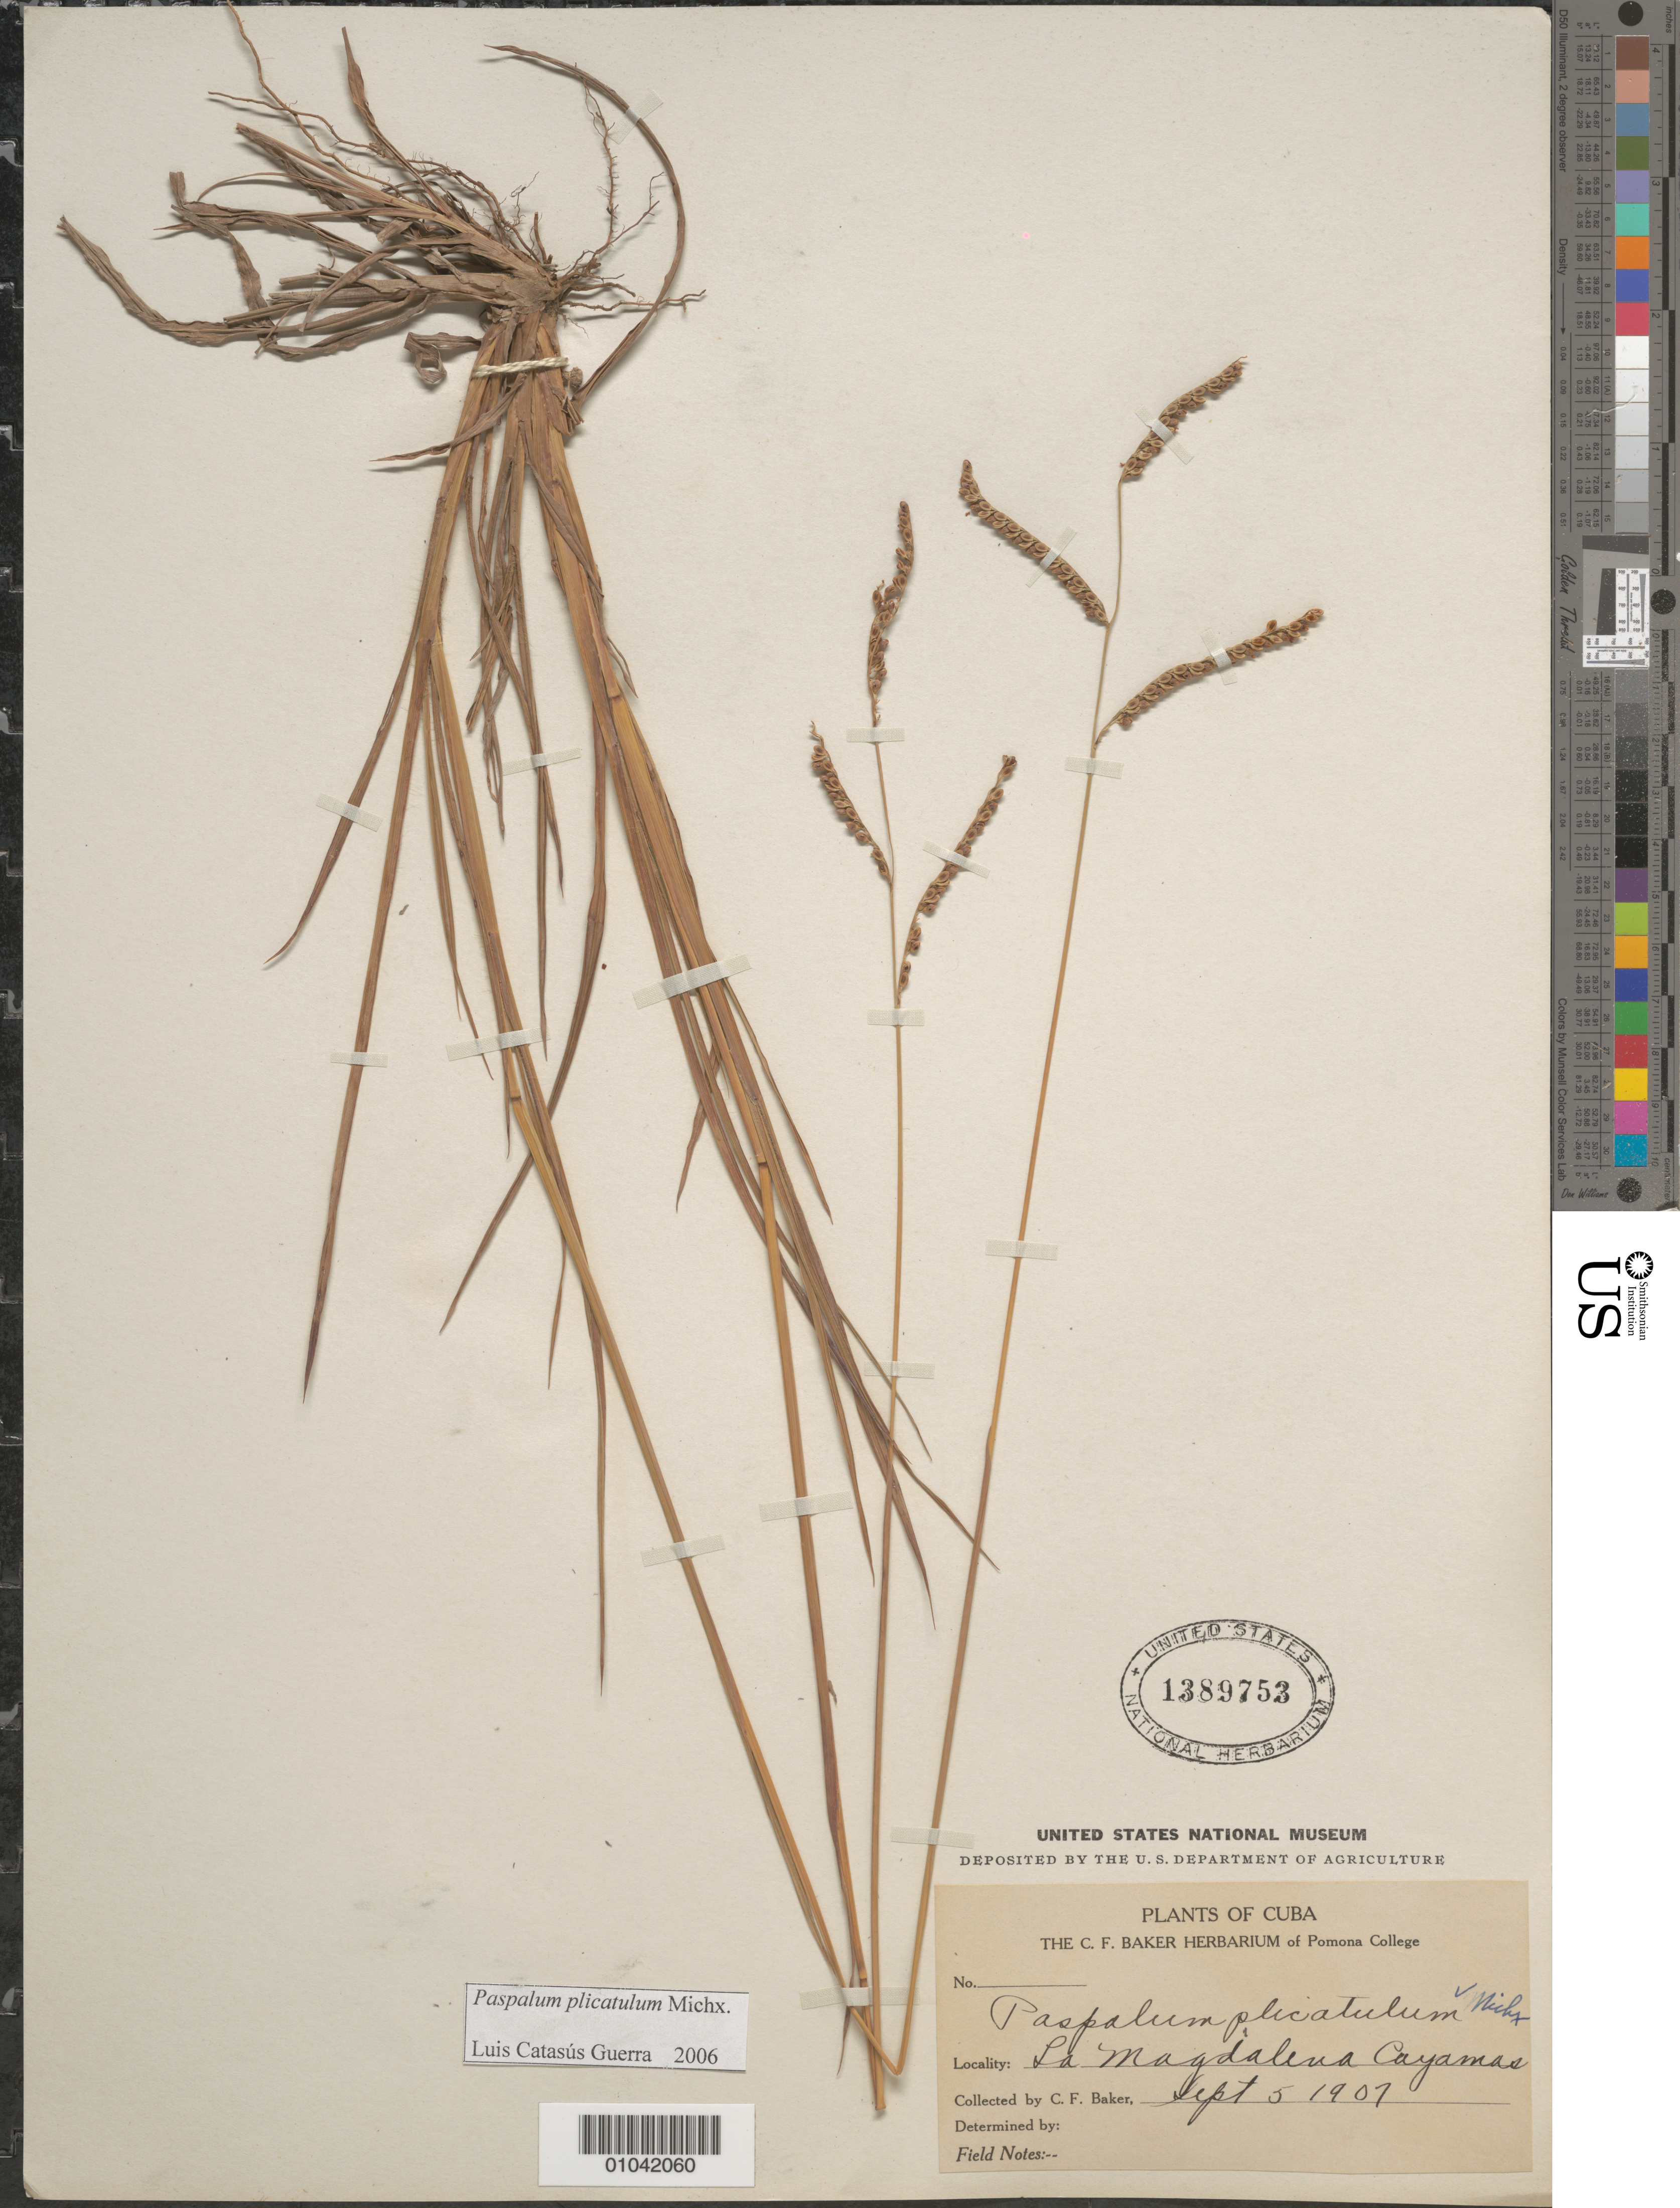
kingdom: Plantae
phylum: Tracheophyta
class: Liliopsida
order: Poales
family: Poaceae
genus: Paspalum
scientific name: Paspalum plicatulum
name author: Michx.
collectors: C. F. Baker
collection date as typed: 05 Sep 1907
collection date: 1907-09-05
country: Cuba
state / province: Granma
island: Cuba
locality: La Magdalena Cayamas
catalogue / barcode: US 1389753